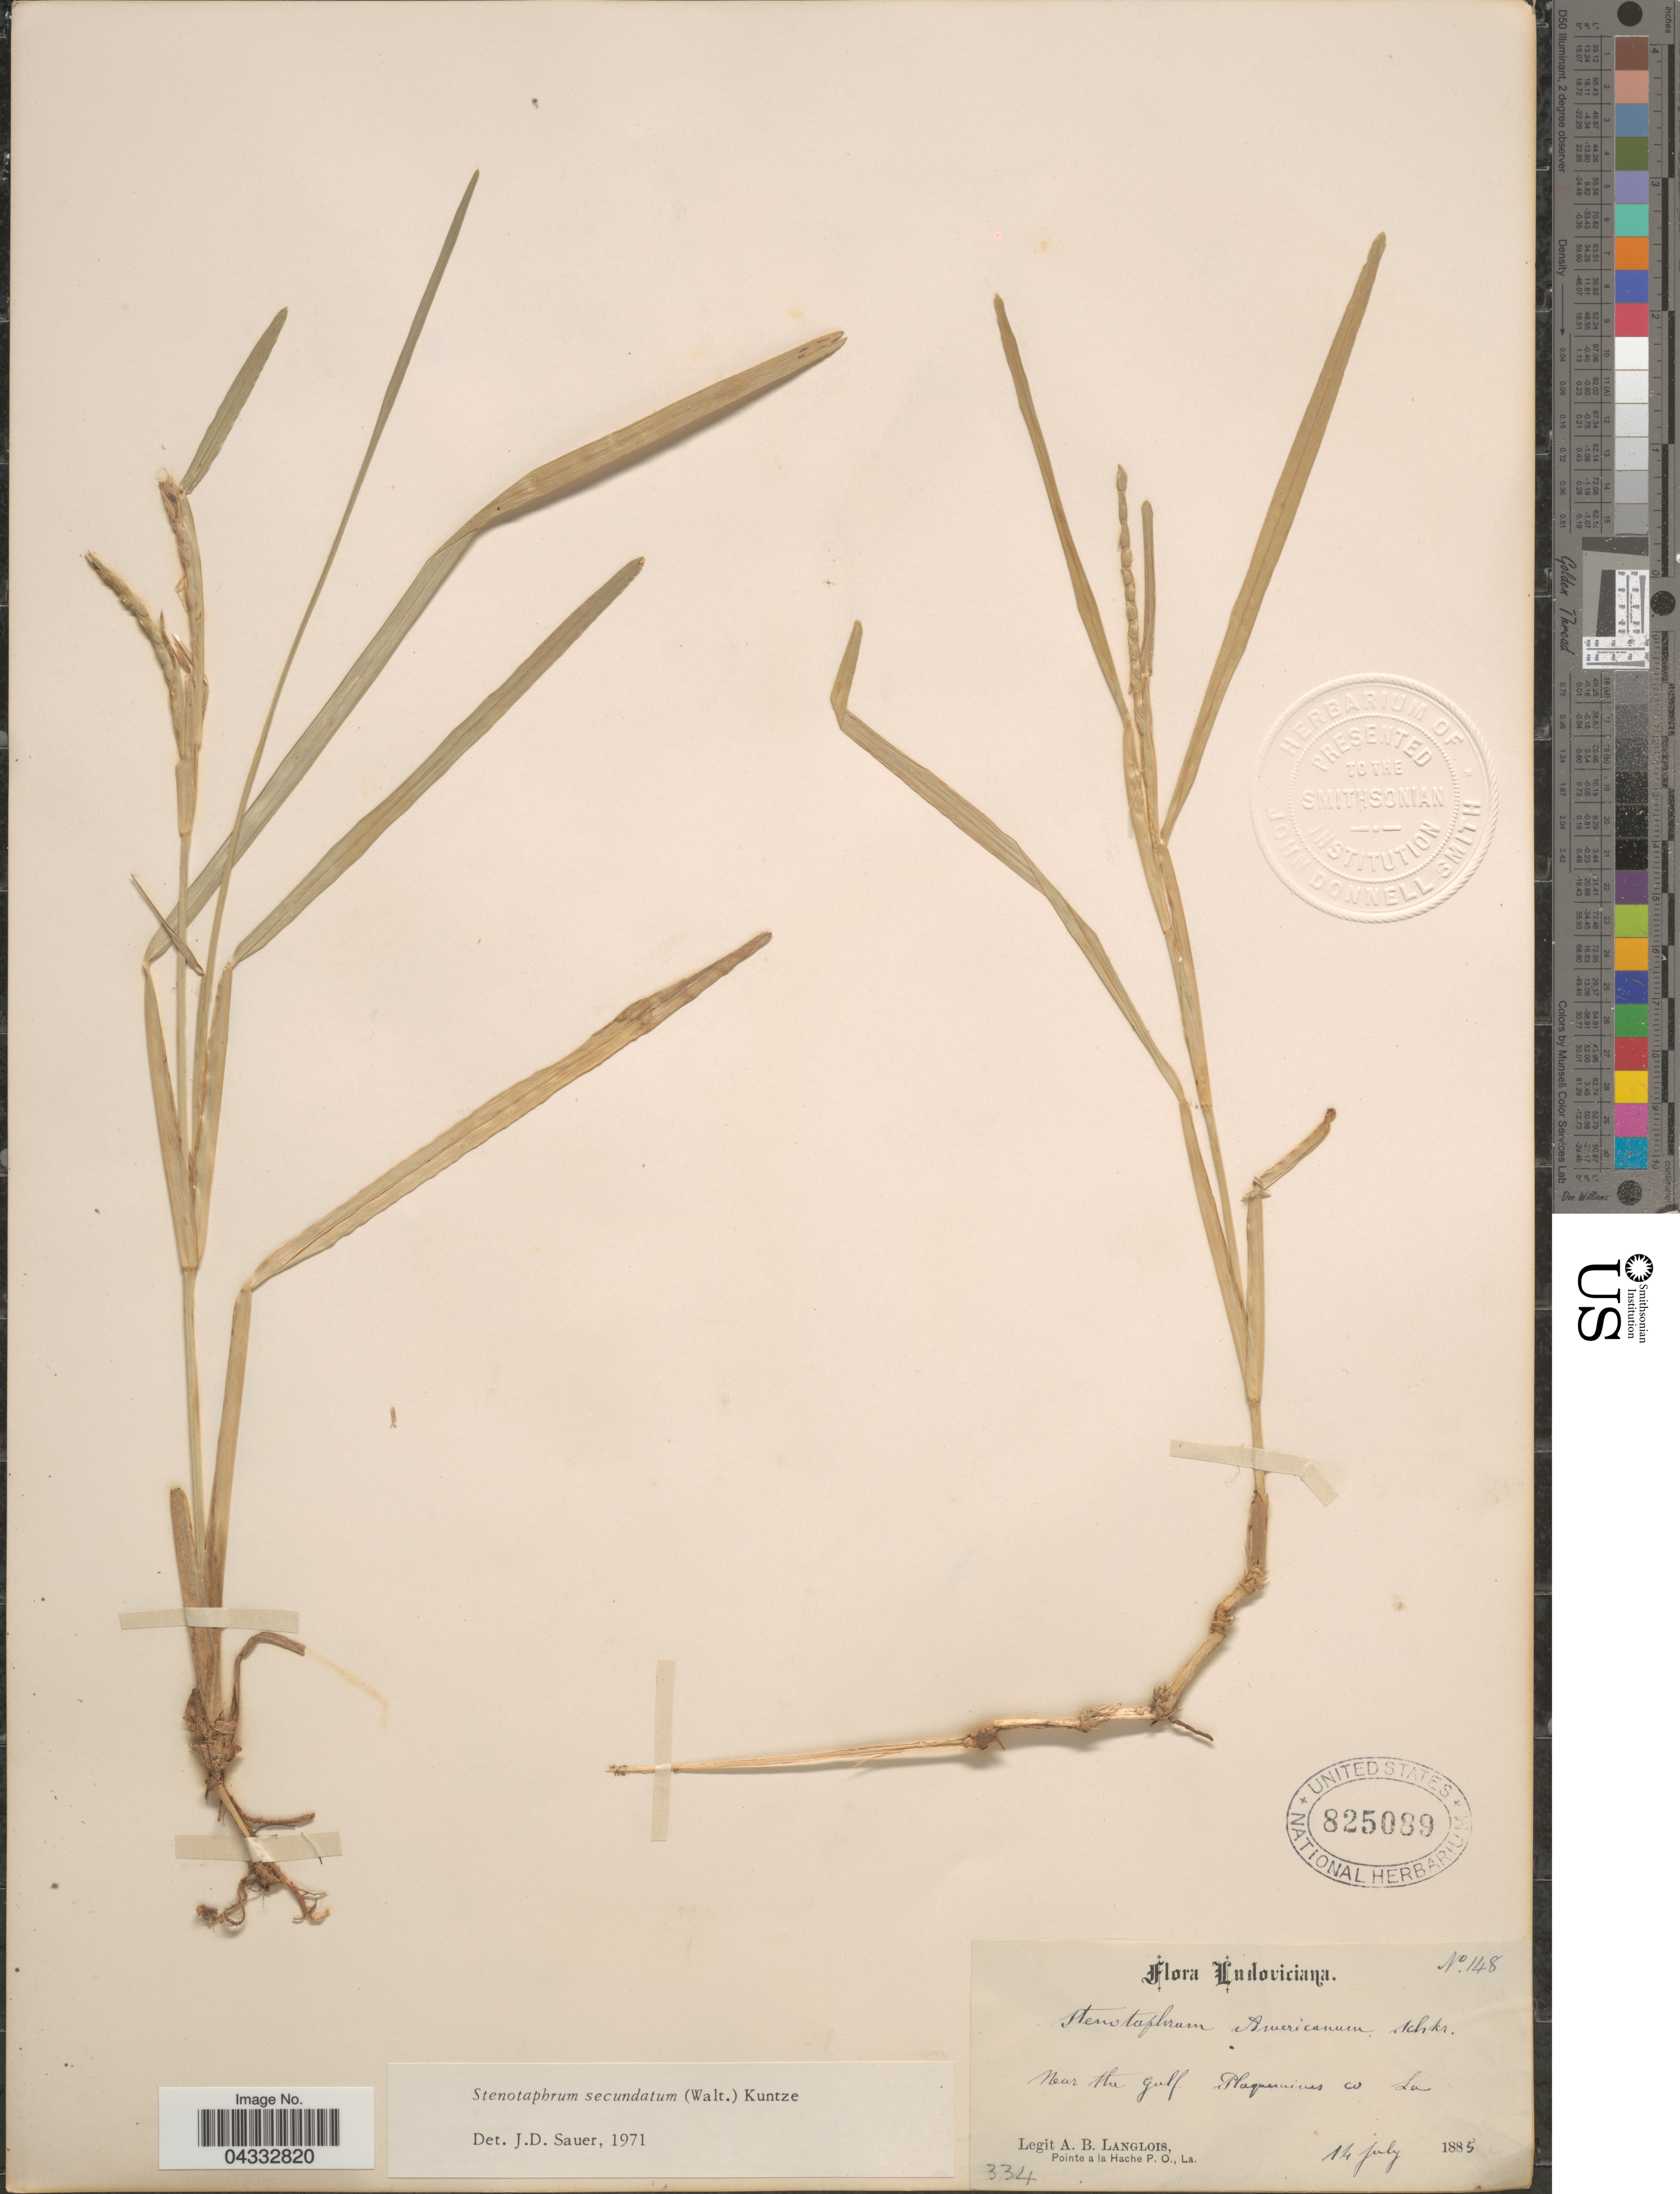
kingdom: Plantae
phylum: Tracheophyta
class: Liliopsida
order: Poales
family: Poaceae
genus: Stenotaphrum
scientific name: Stenotaphrum secundatum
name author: (Walter) Kuntze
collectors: A. Langlois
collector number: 334/148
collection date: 1885-07-14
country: United States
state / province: Louisiana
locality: Ludoviciana. Near the Gulf Plaquemines Co.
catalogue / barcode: US 825089